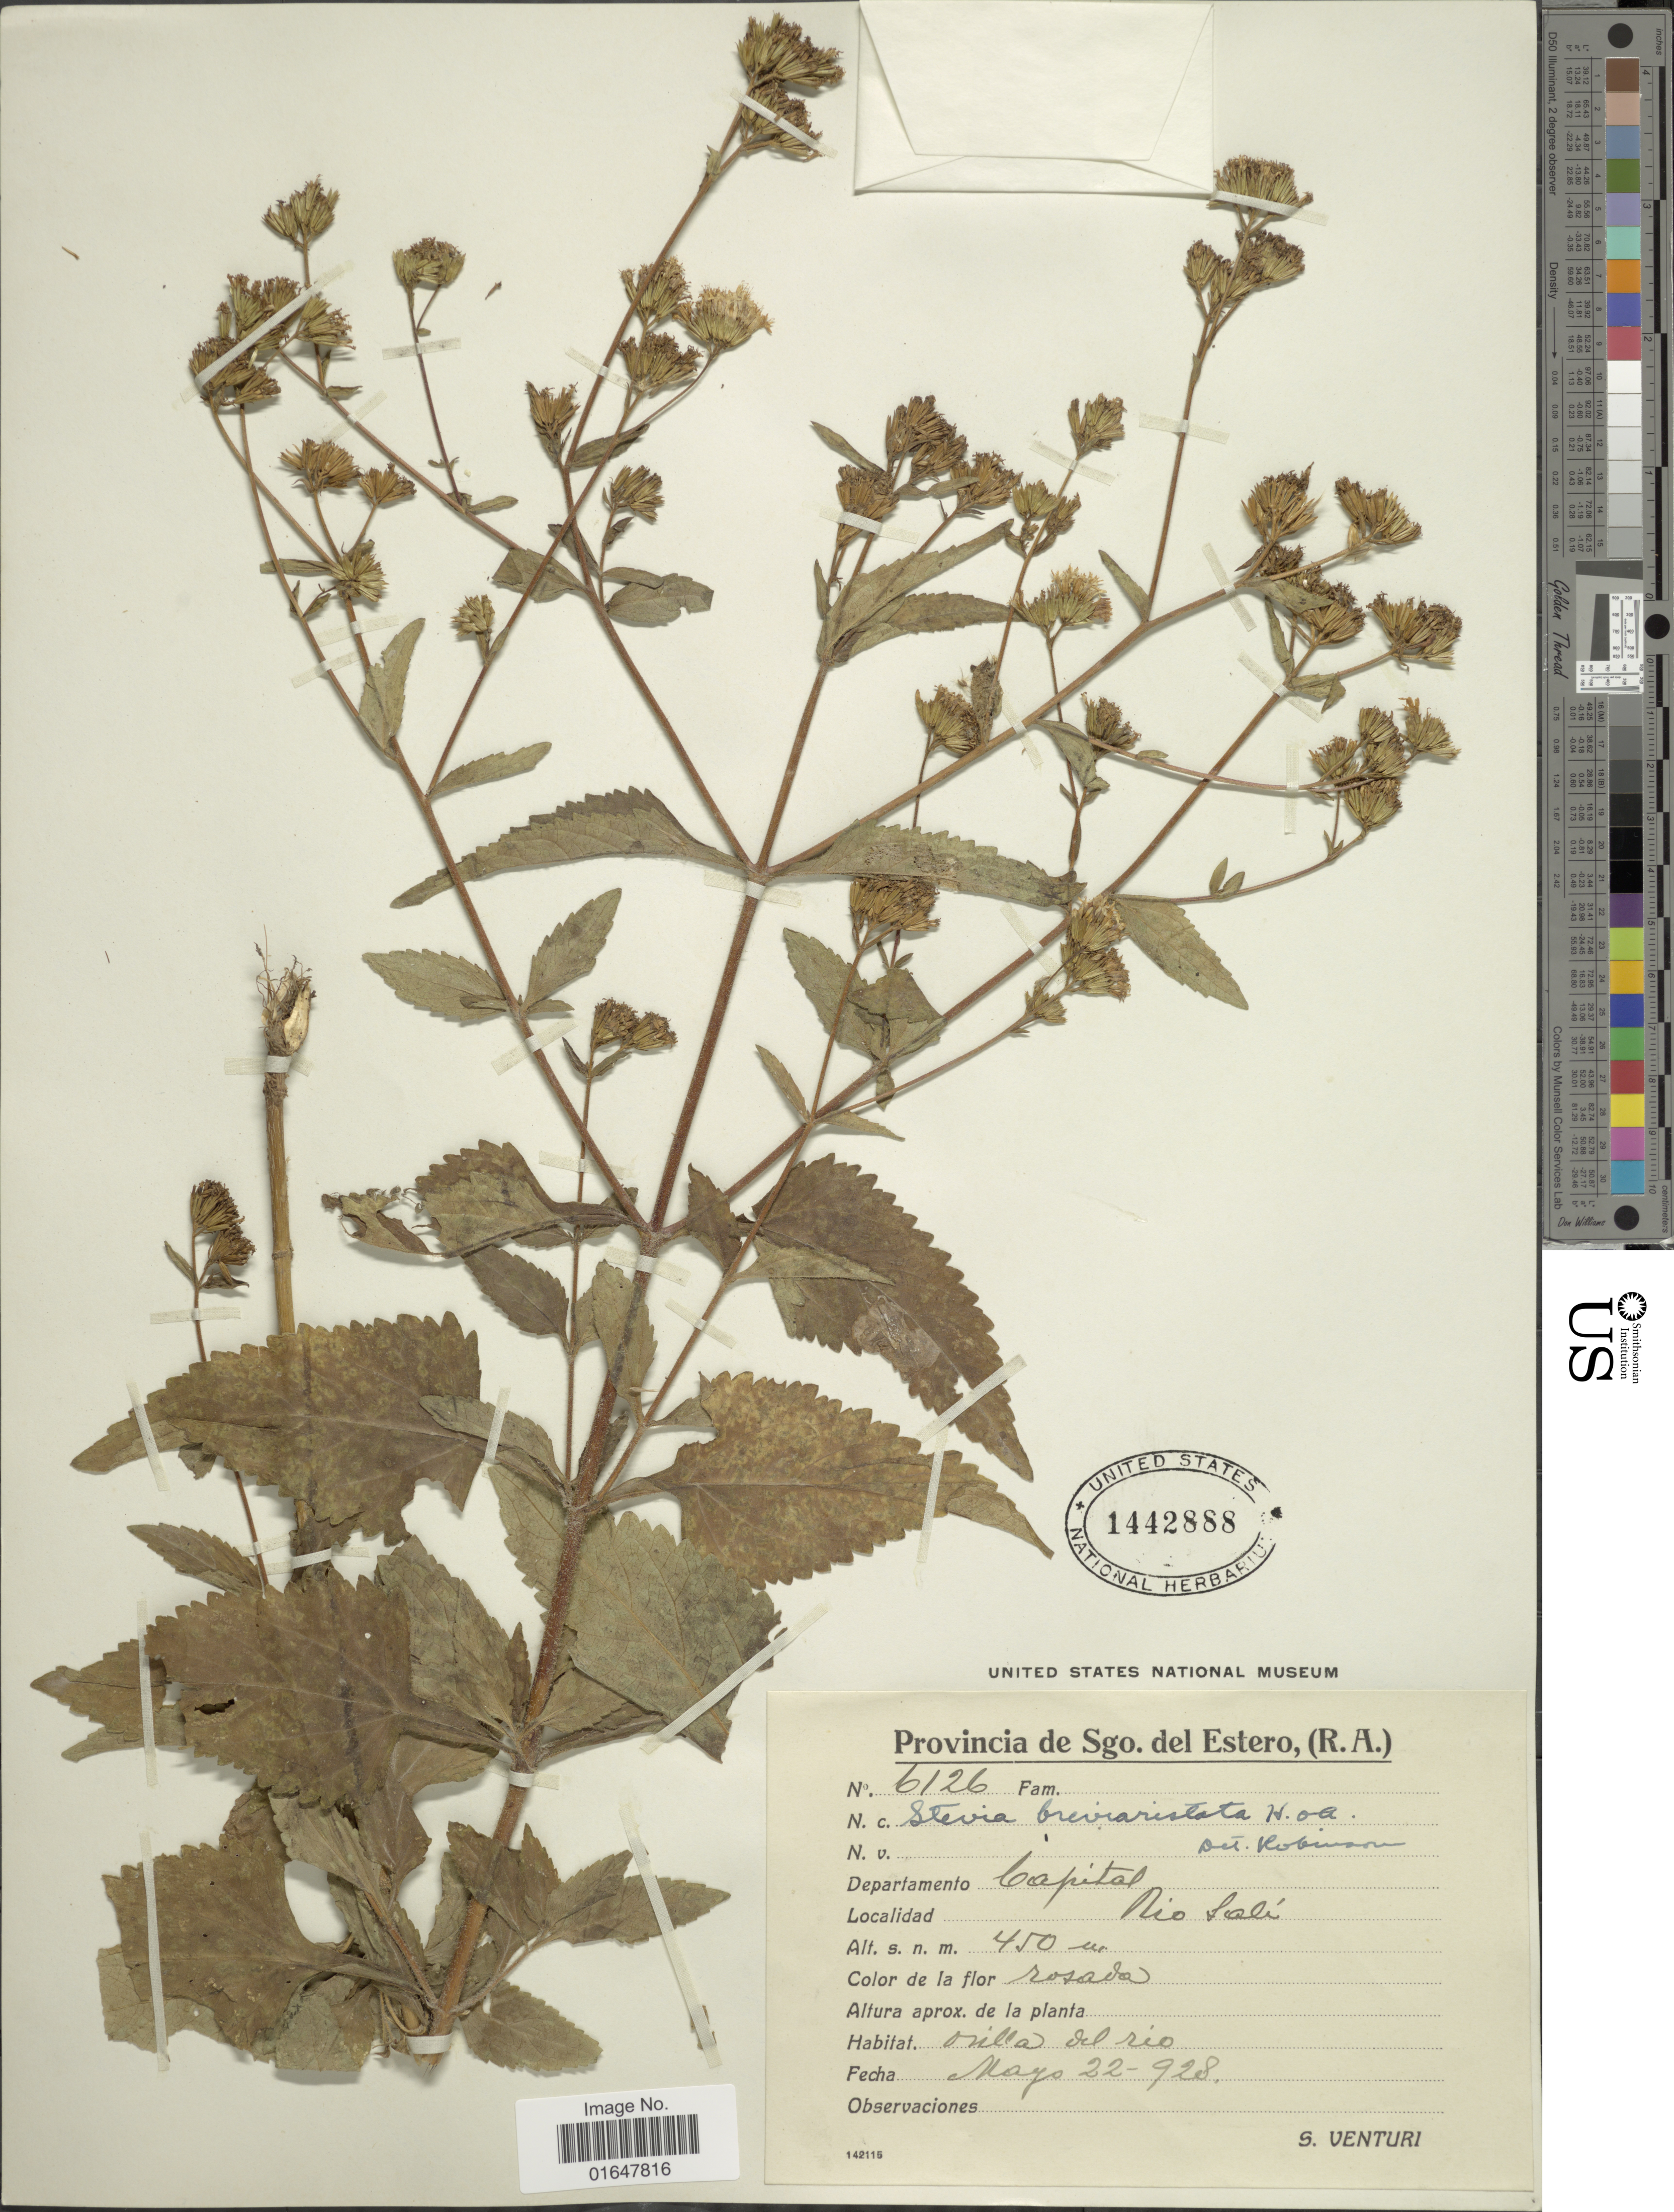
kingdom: Plantae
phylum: Tracheophyta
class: Magnoliopsida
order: Asterales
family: Asteraceae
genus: Stevia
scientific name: Stevia breviaristata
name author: Hook. & Arn.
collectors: S. Venturi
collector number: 6126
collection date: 1928-05-22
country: Argentina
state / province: Santiago del Estero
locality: Sgo. del Estero, Departamento Capital, Rio Sali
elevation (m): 450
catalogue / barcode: US 1442888